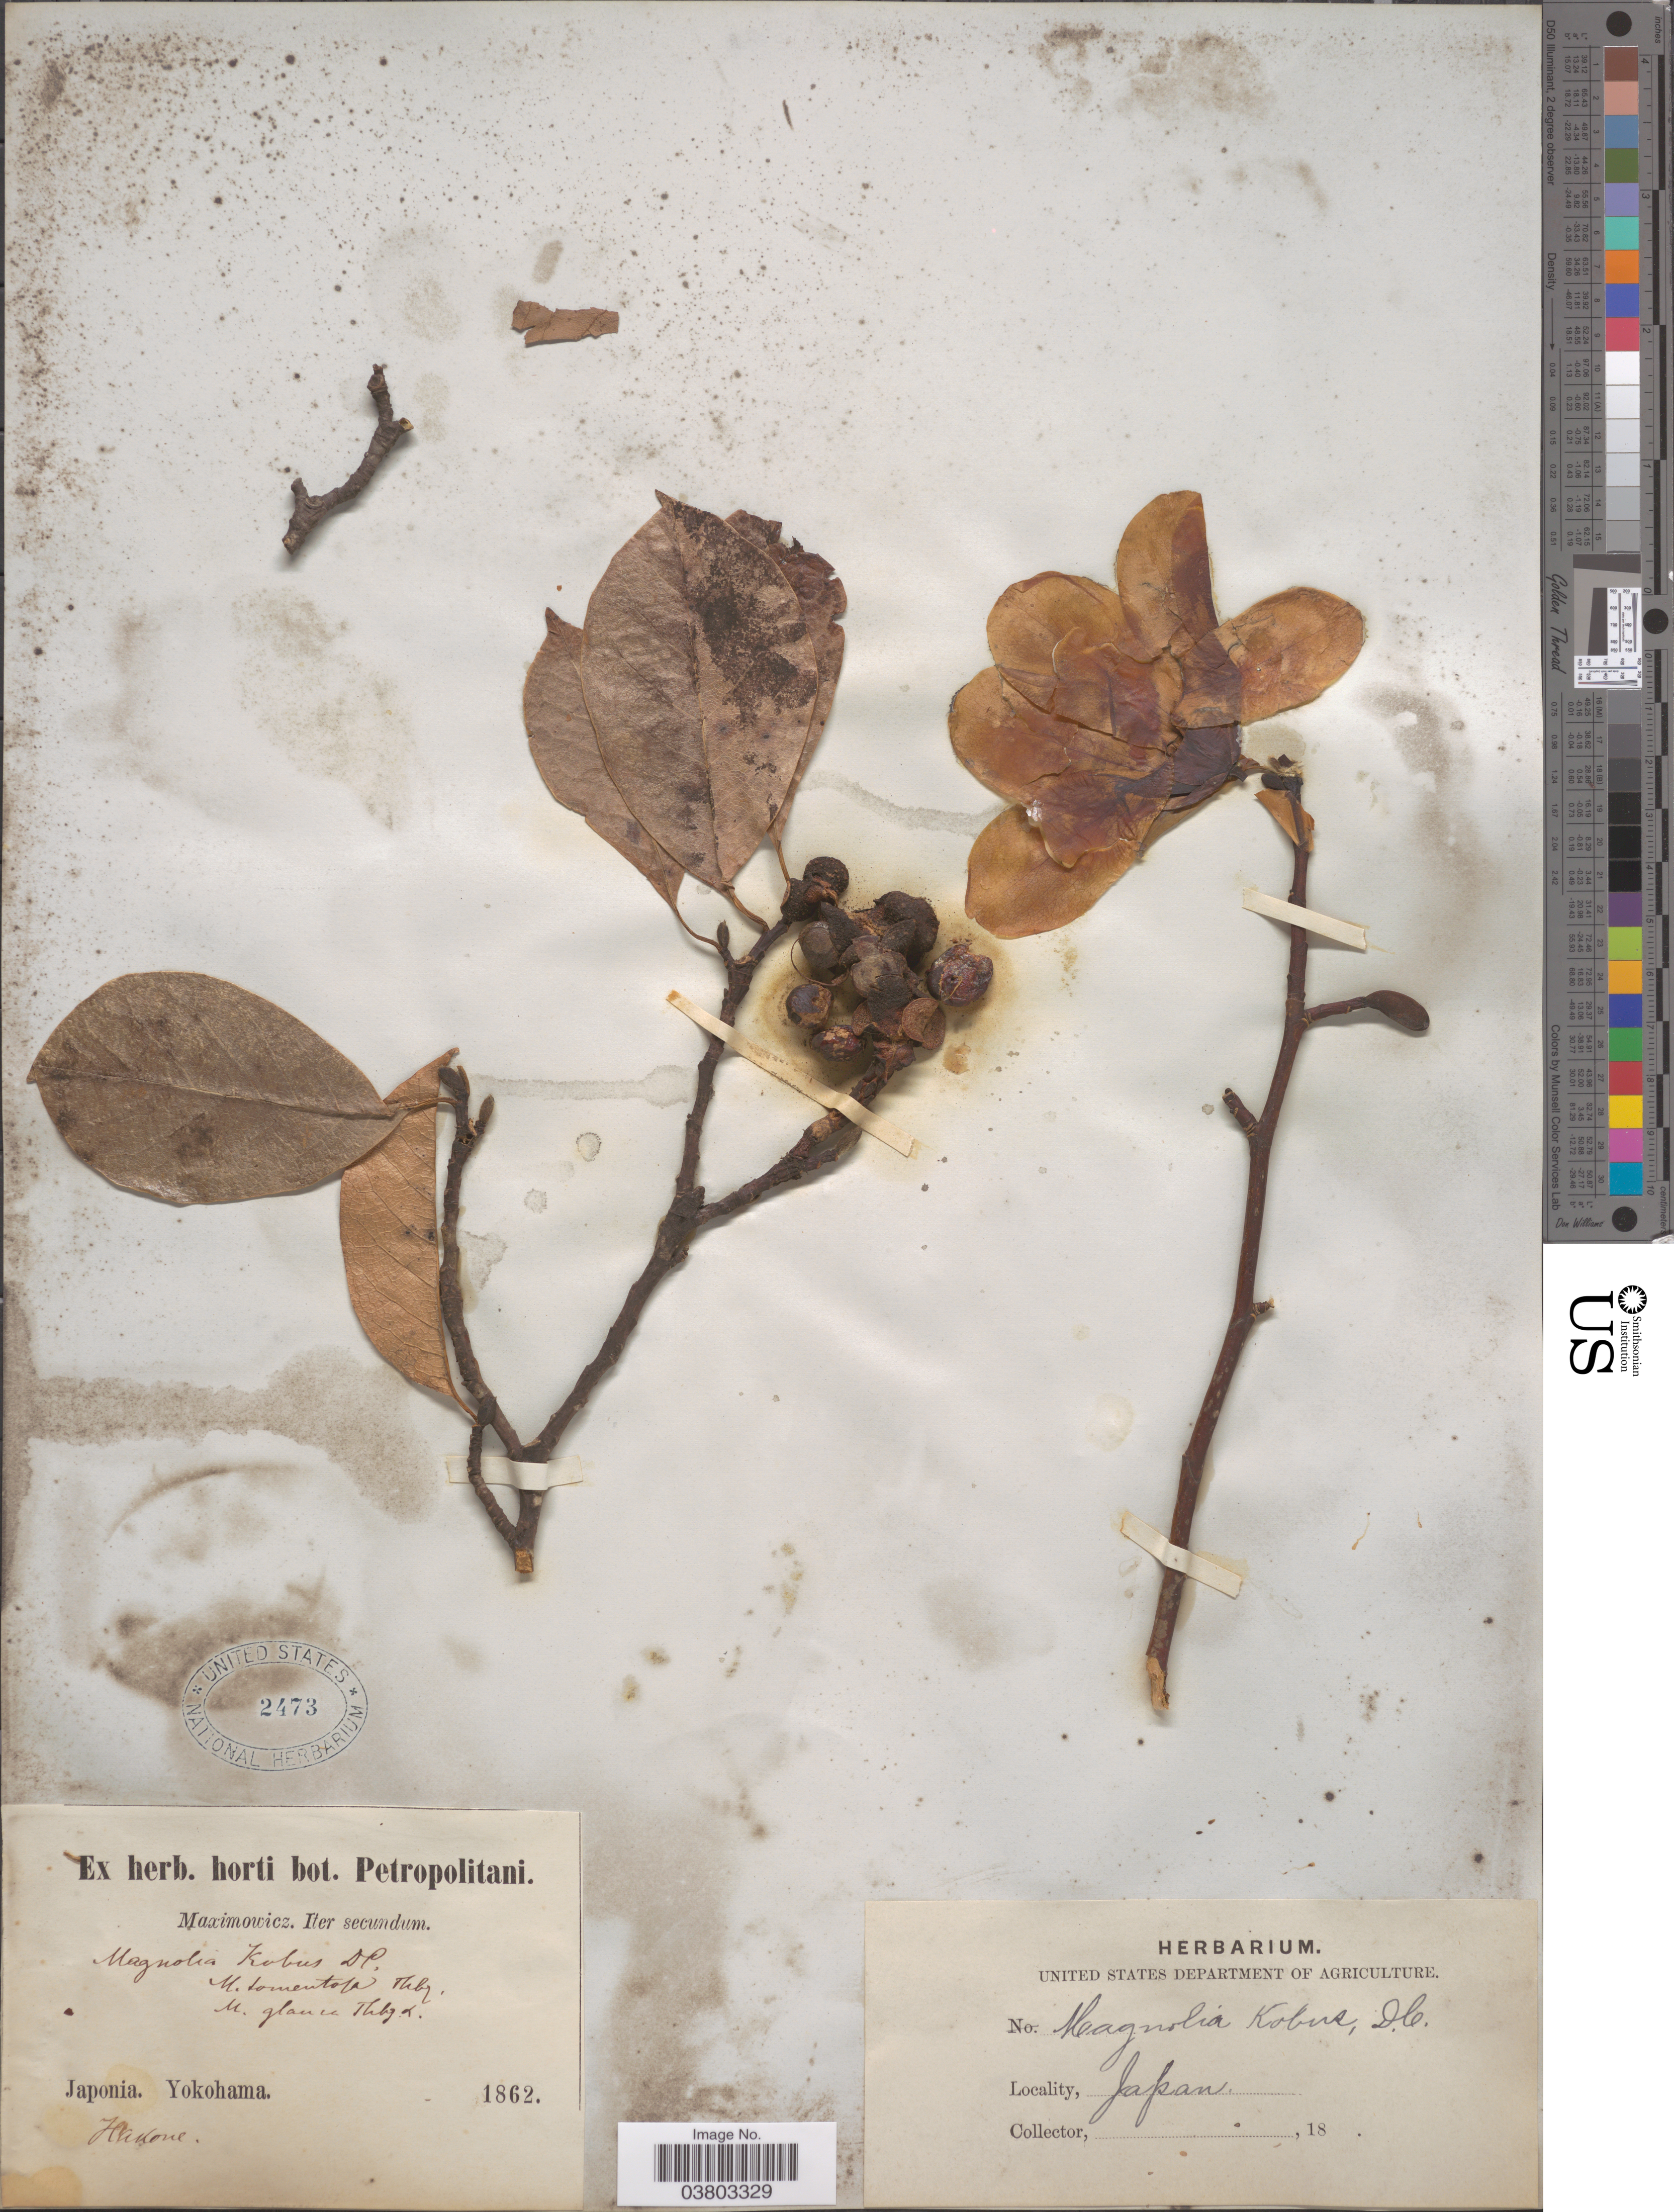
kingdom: Plantae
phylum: Tracheophyta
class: Magnoliopsida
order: Magnoliales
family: Magnoliaceae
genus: Magnolia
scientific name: Magnolia kobus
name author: DC.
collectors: -. Maximowicz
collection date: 1862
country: Japan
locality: Yokohama.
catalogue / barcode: US 2473